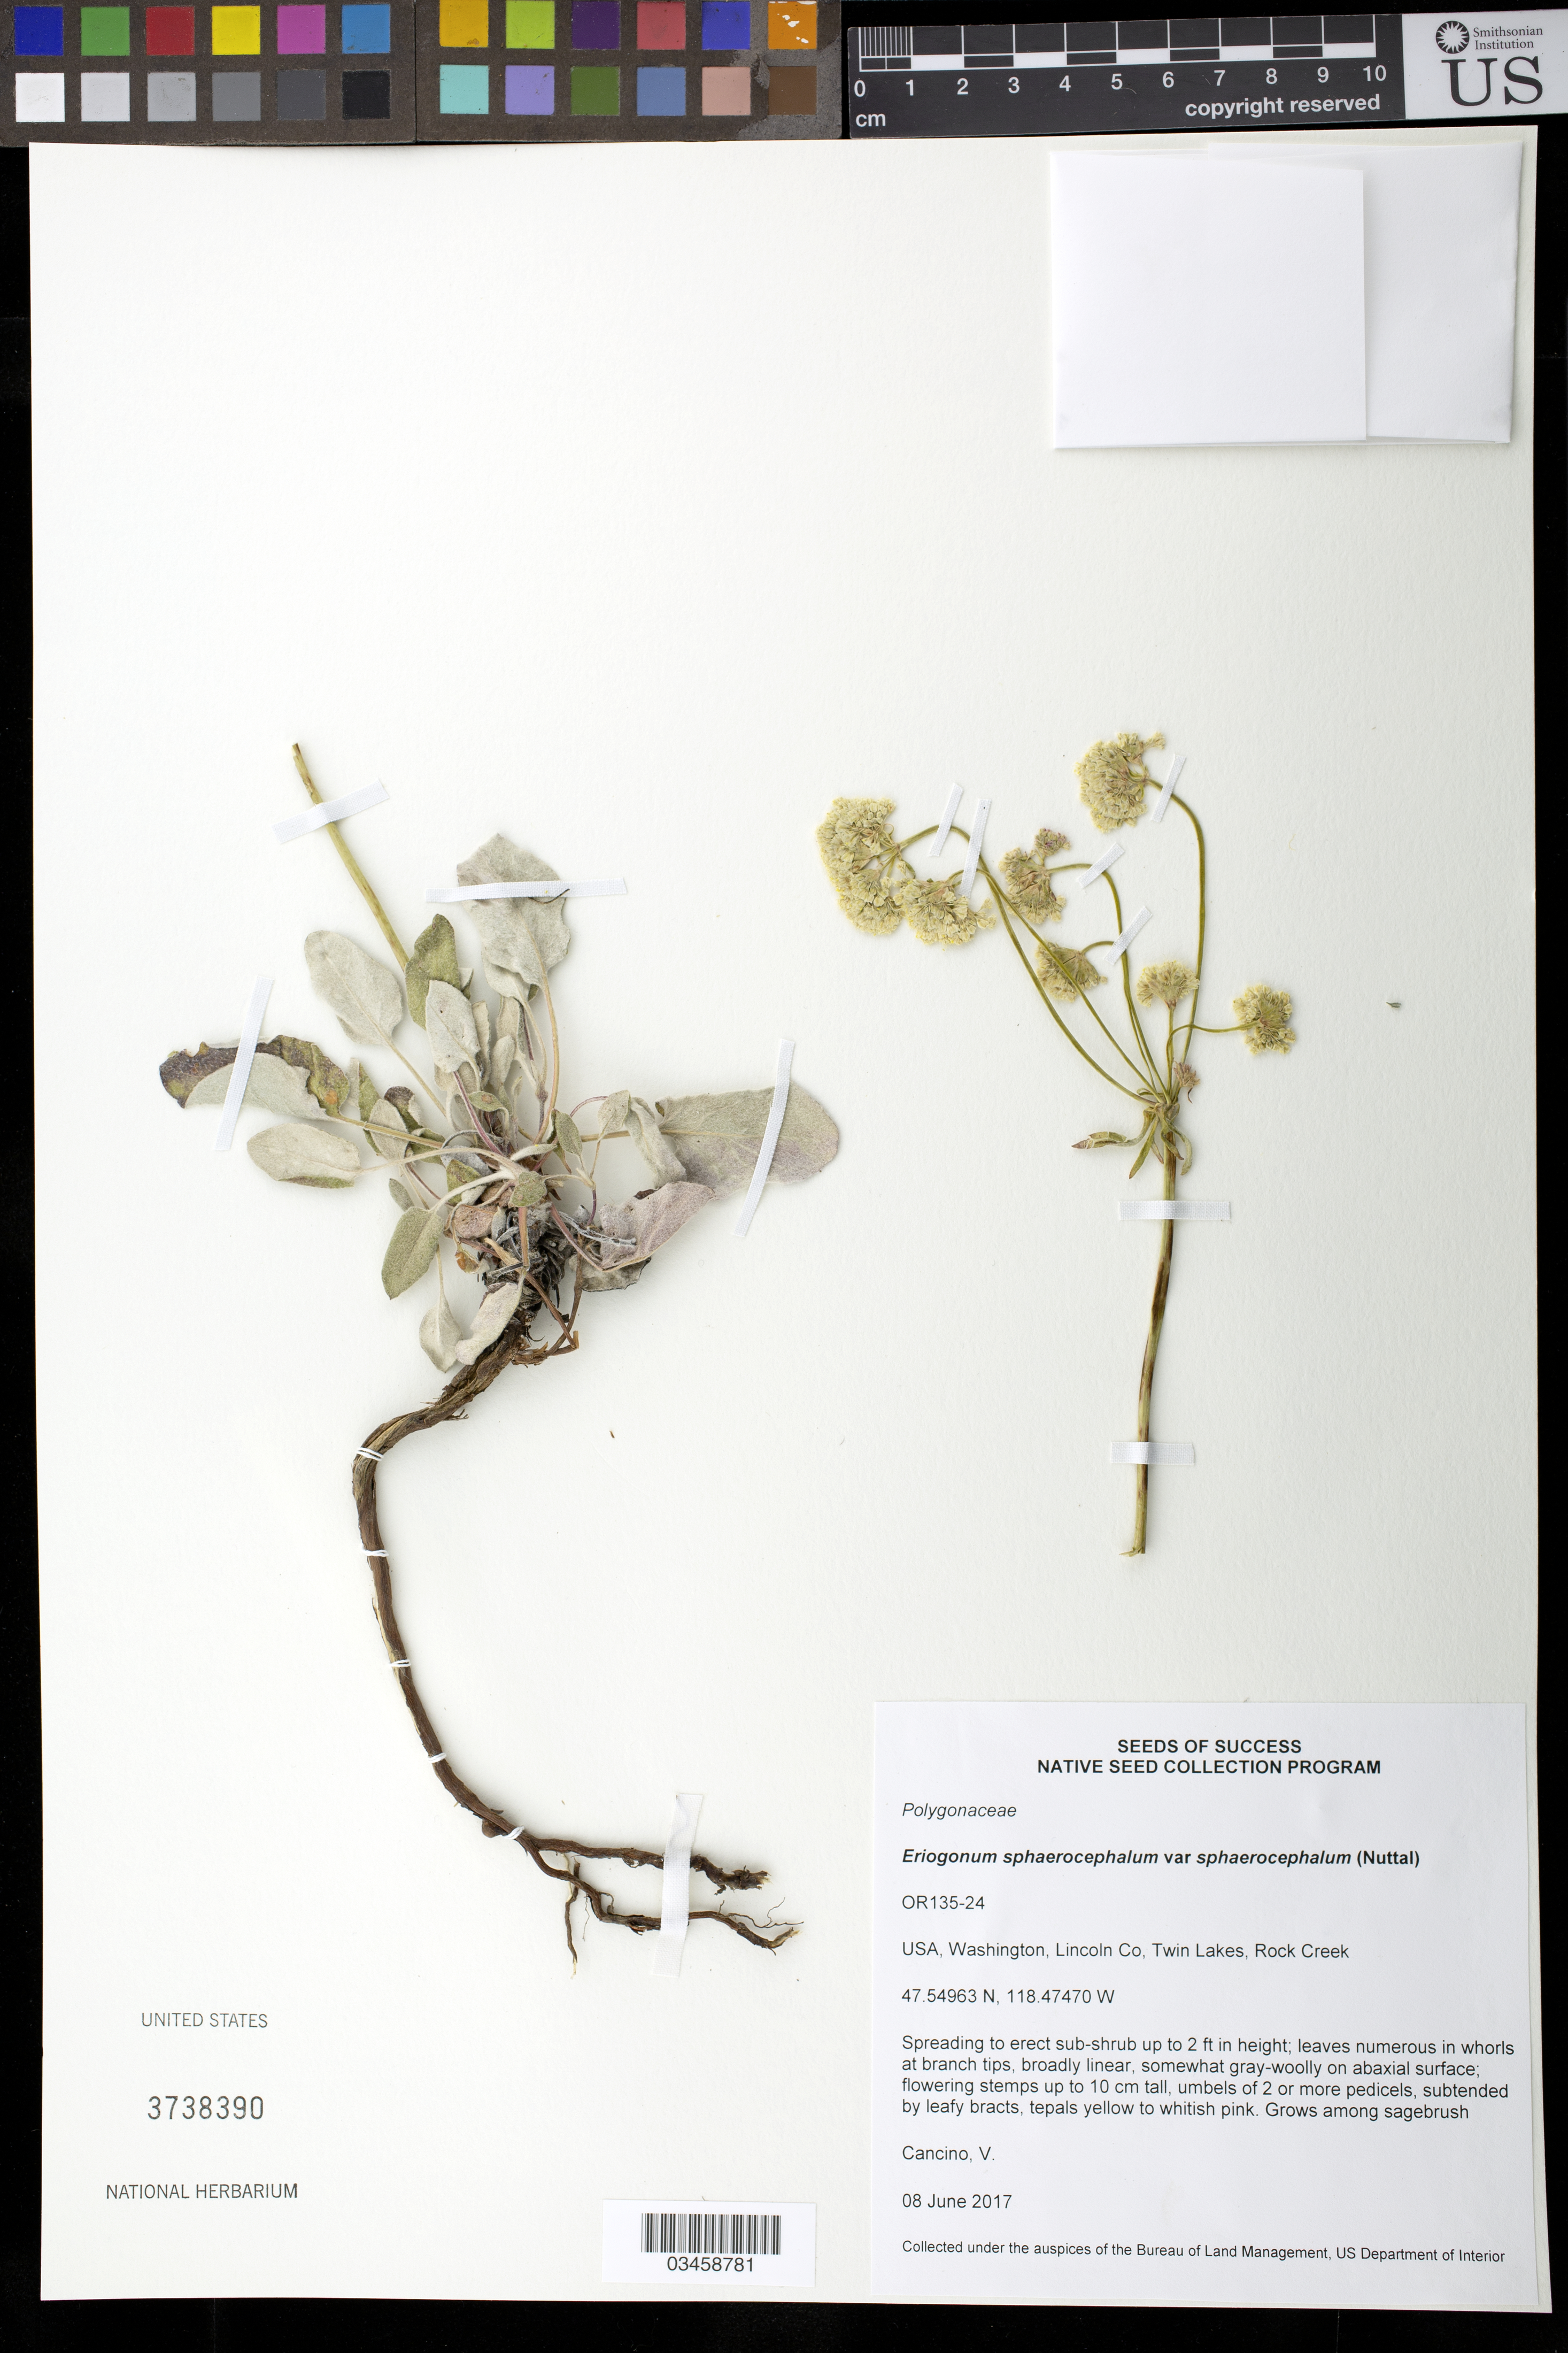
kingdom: Plantae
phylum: Tracheophyta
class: Magnoliopsida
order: Caryophyllales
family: Polygonaceae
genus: Eriogonum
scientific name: Eriogonum sphaerocephalum var. sphaerocephalum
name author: Benth. & Douglas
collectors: V. Cancino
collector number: OR135-24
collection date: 2017-06-08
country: United States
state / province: Washington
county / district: Lincoln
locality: Twin Lakes, Rock Creek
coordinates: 47.54963 N, 118.47470 W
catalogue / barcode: US 3738390